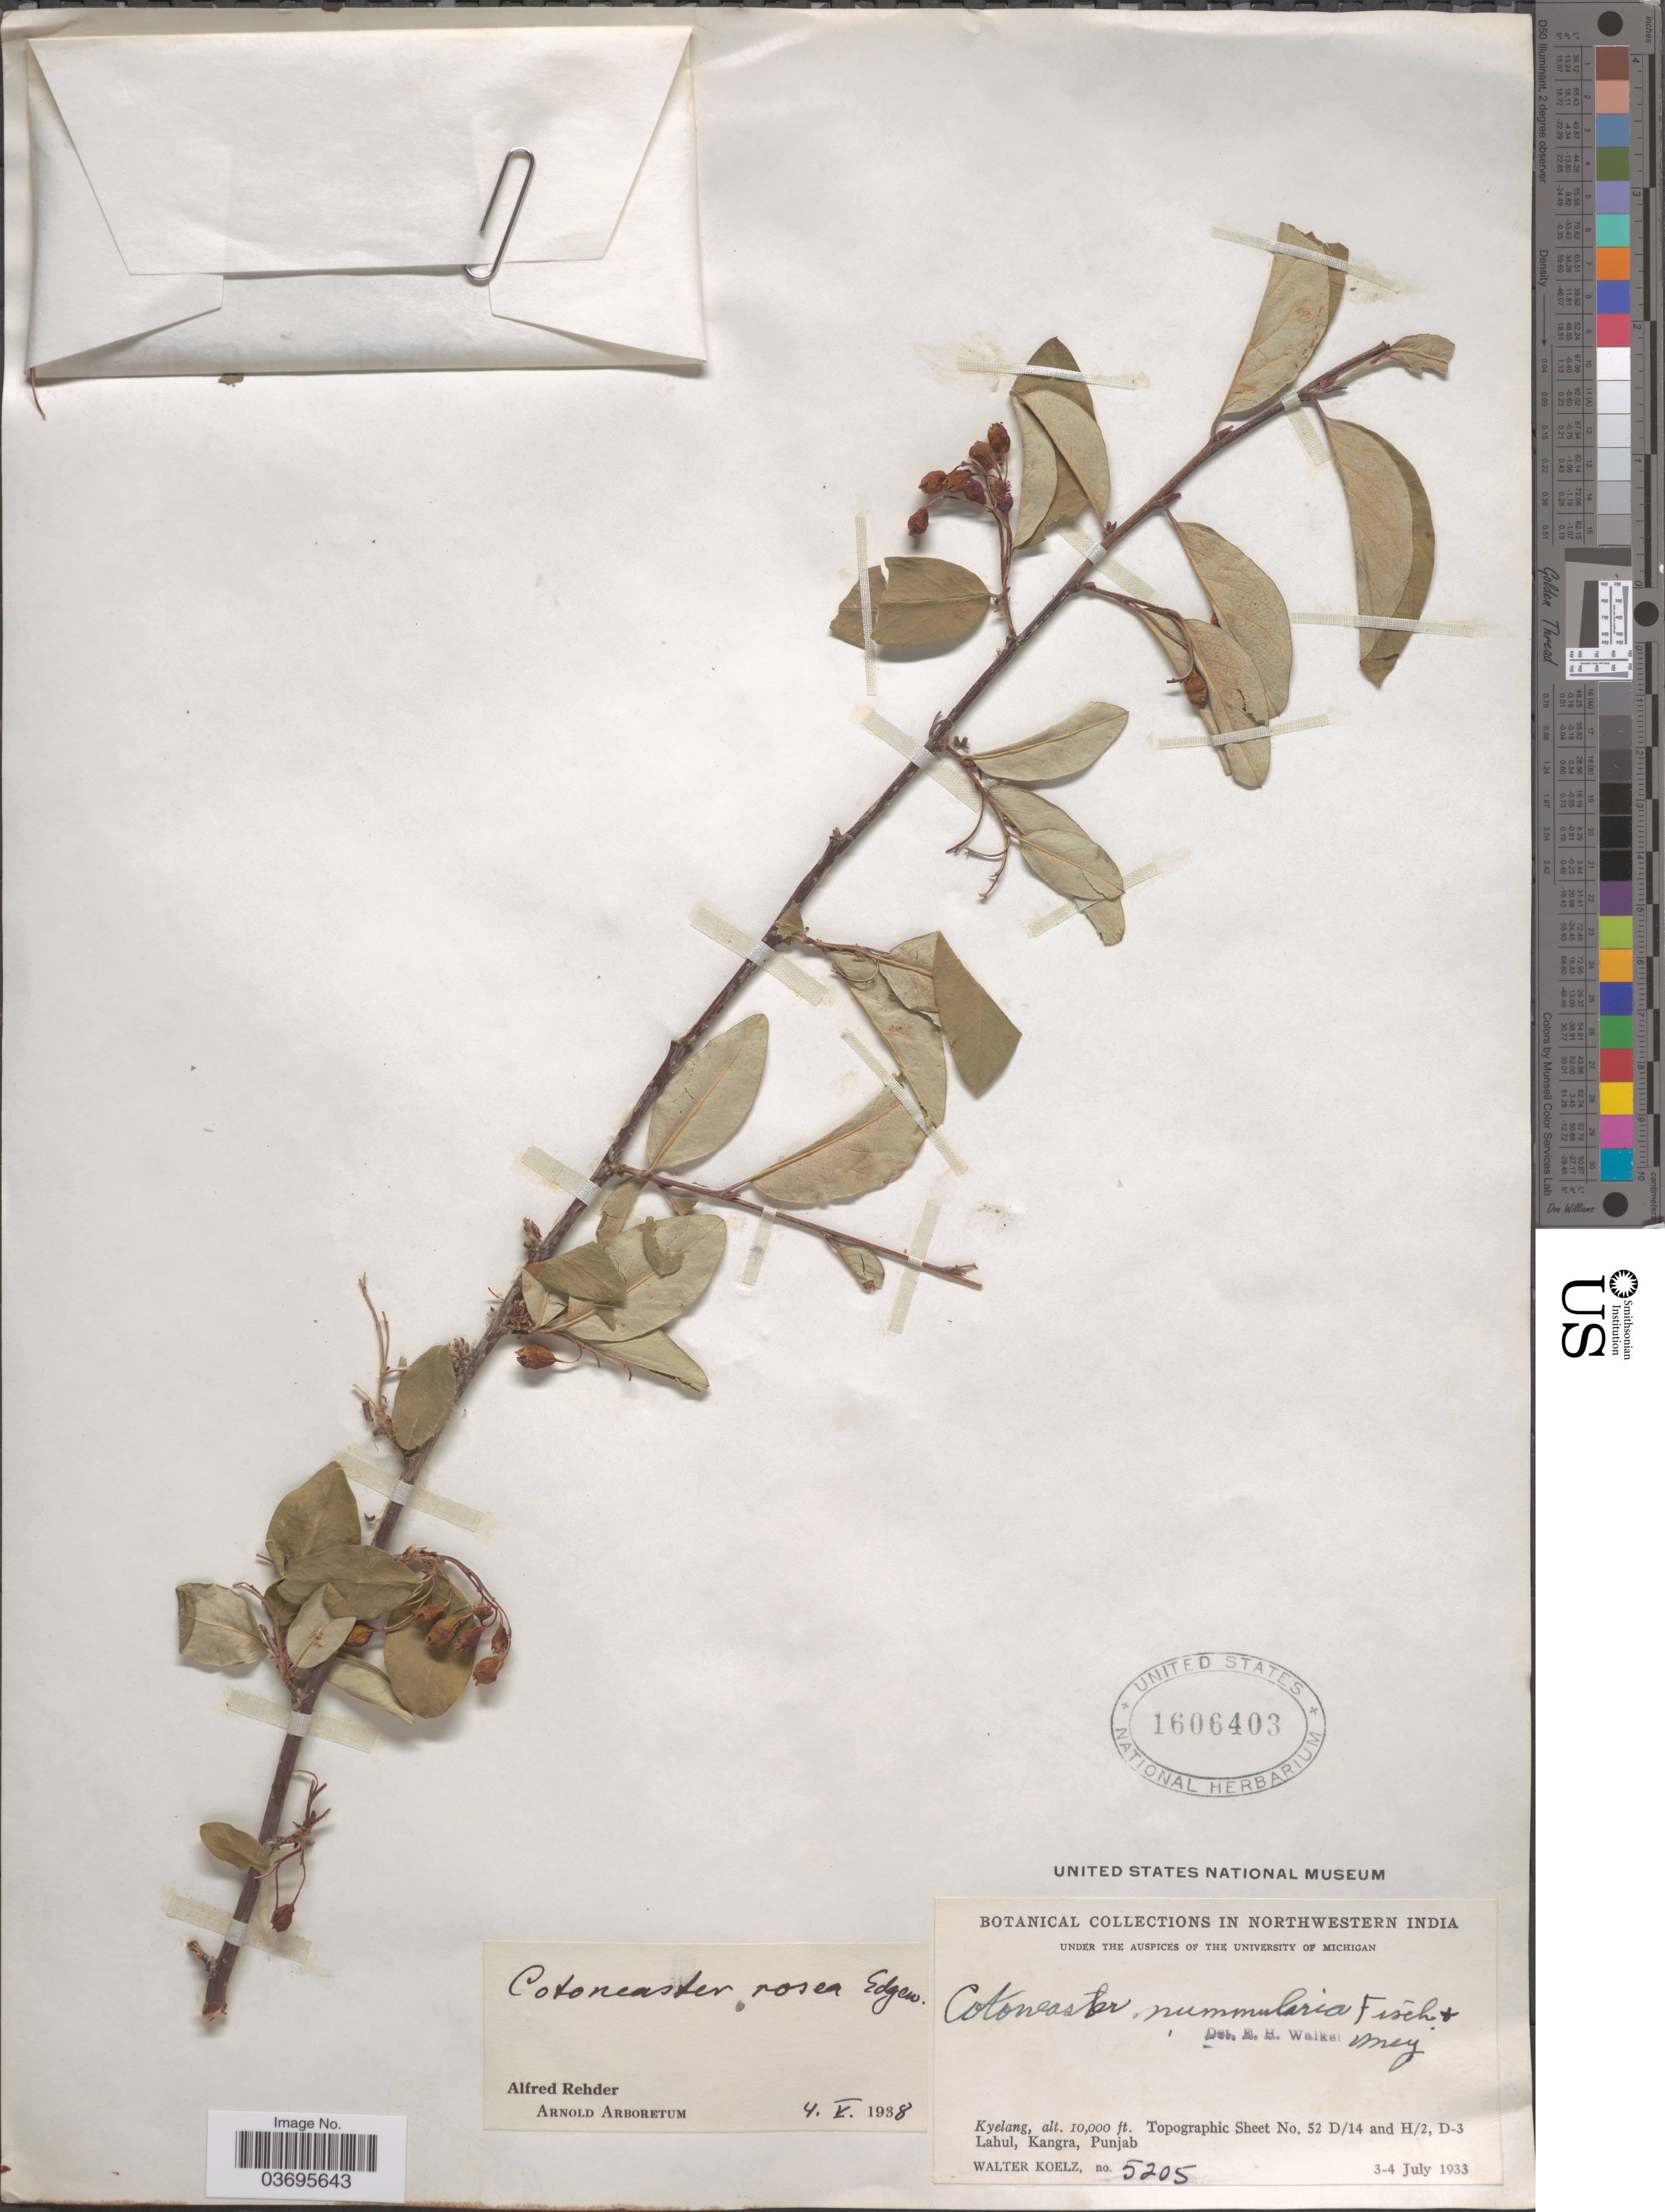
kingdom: Plantae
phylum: Tracheophyta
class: Magnoliopsida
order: Rosales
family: Rosaceae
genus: Cotoneaster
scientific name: Cotoneaster roseus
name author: Edgew.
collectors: W. N. Koelz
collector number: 5205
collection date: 1933-07-03/1933-07-04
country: India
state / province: Punjab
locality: Northwestern India. Kyelang. Topographic Sheet No. 52 D/14 and H/2, D-3 Lahul, Kangra.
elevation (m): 3048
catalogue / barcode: US 1606403